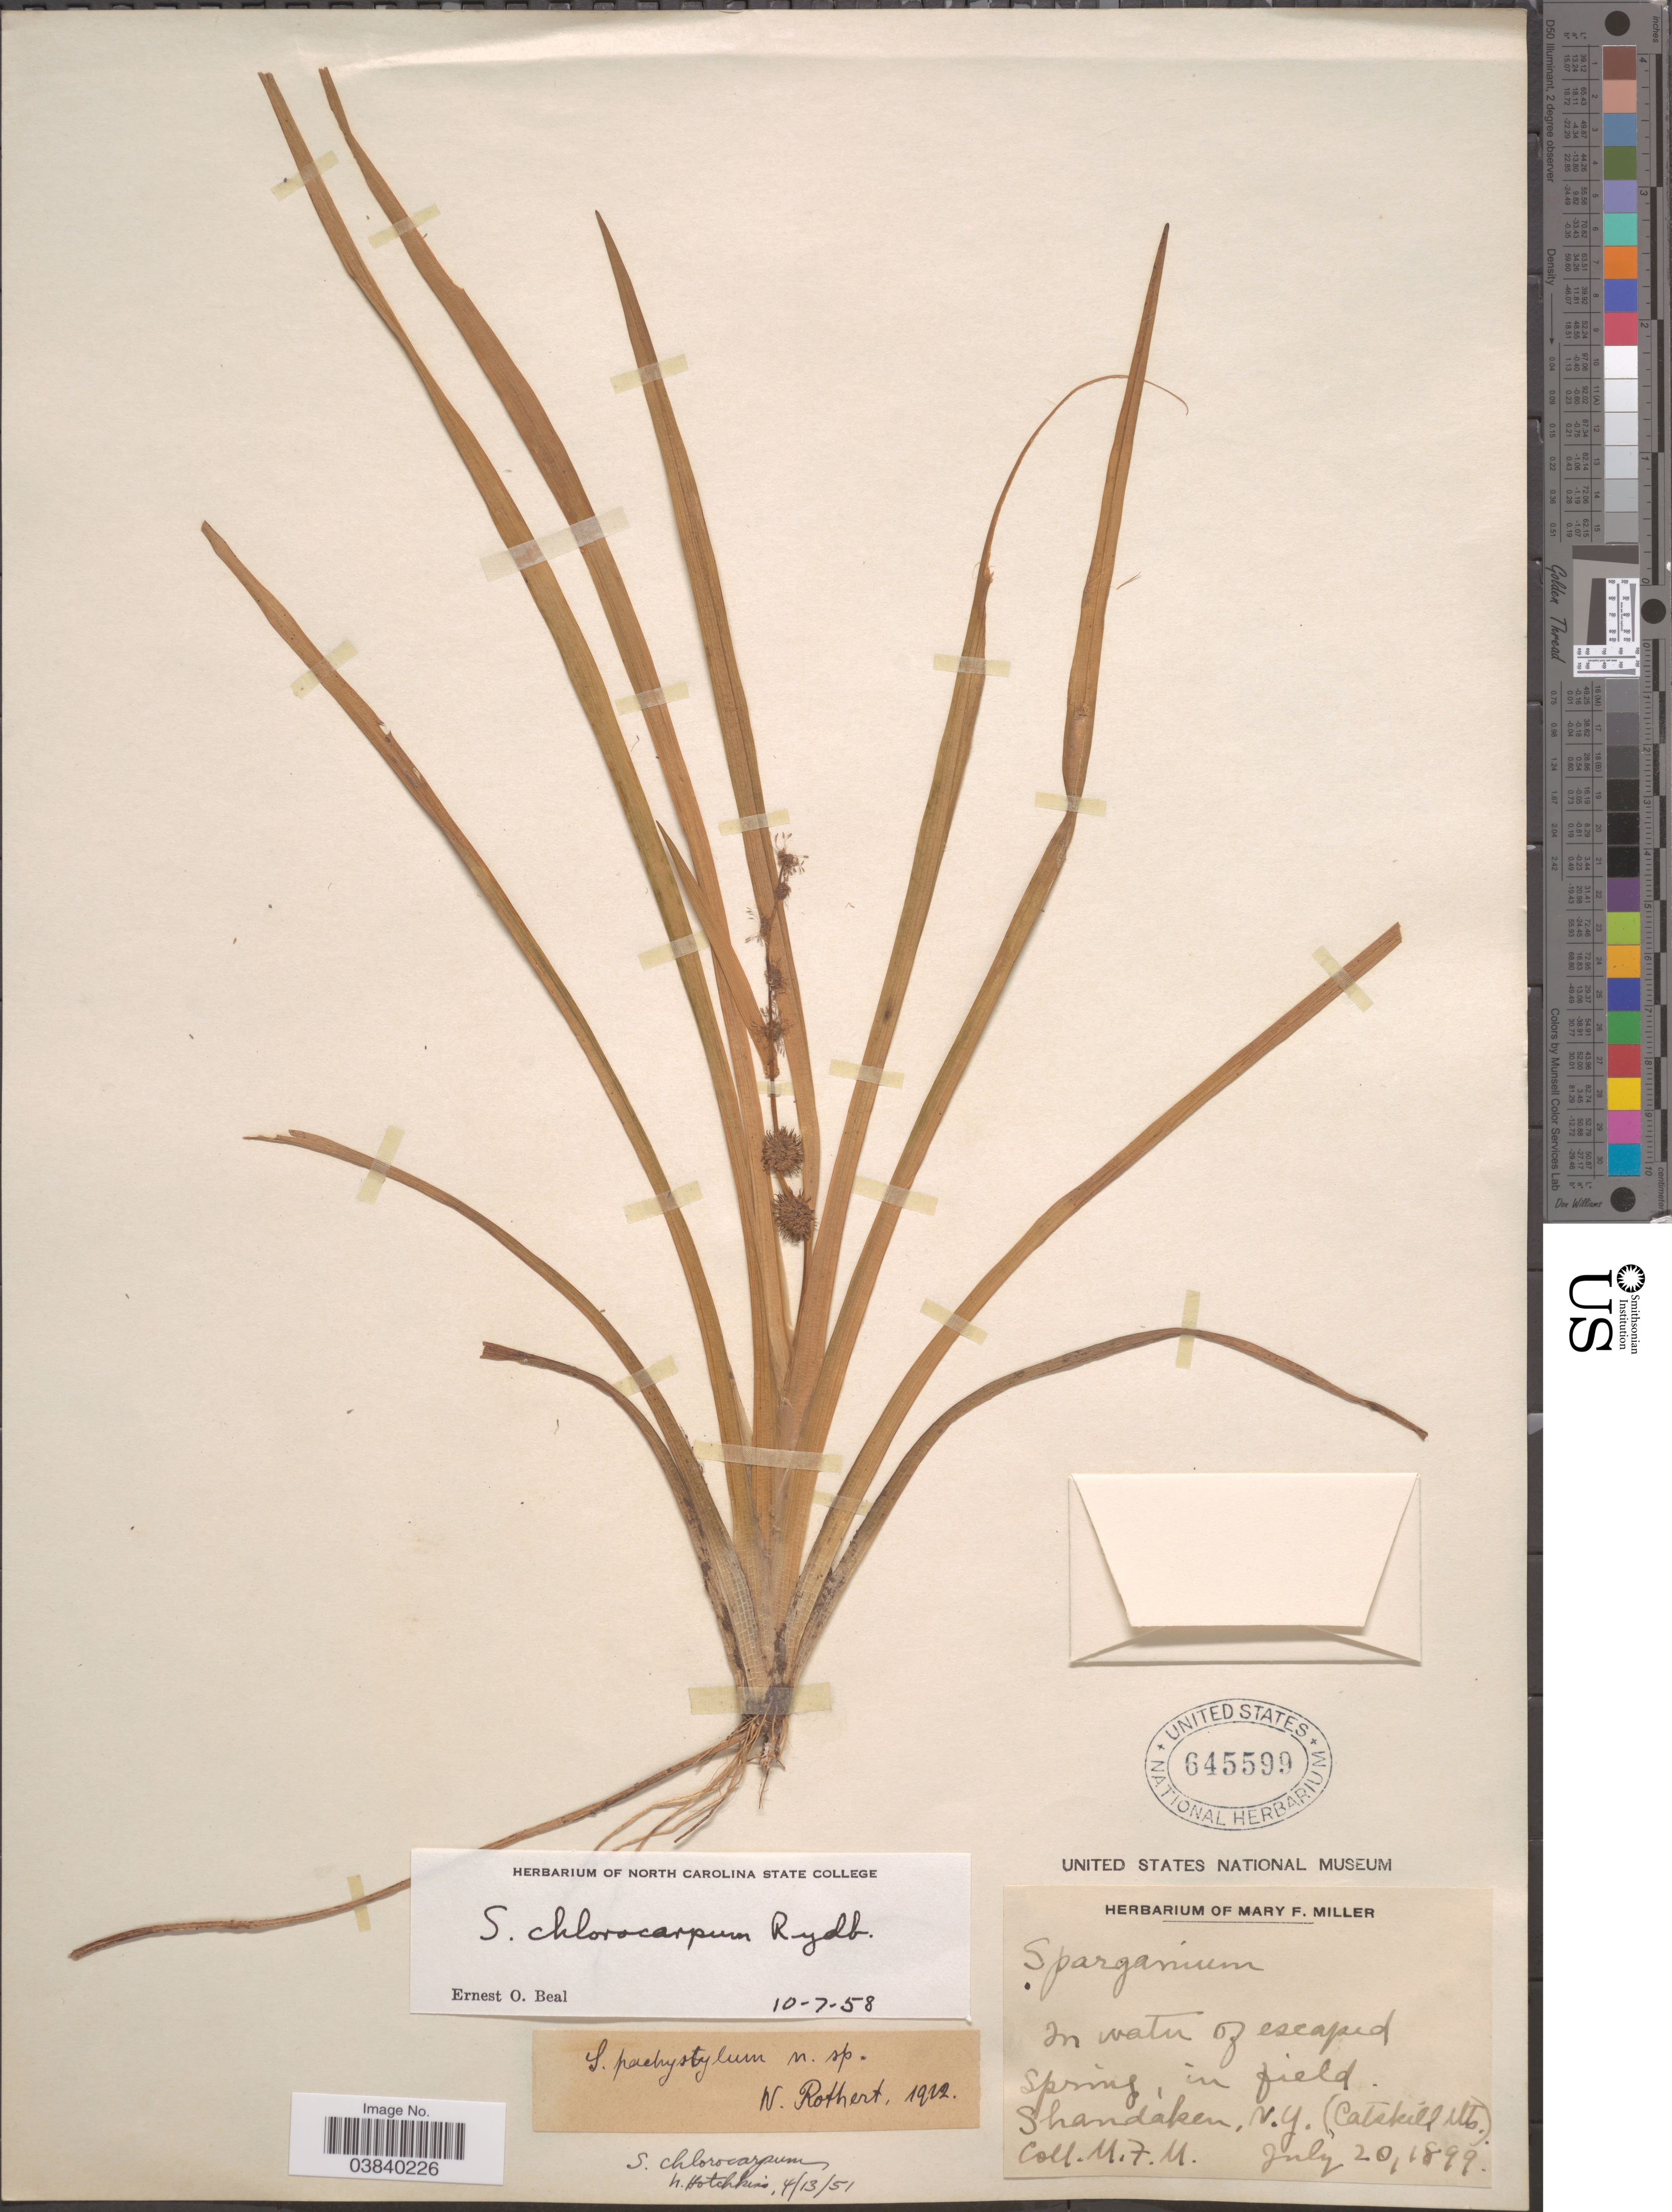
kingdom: Plantae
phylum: Tracheophyta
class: Liliopsida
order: Poales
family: Typhaceae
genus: Sparganium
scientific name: Sparganium chlorocarpum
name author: Rydb.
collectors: M. Miller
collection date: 1899-07-25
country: United States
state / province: New York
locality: Shandaken. (Catskill Mts.)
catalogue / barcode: US 645599